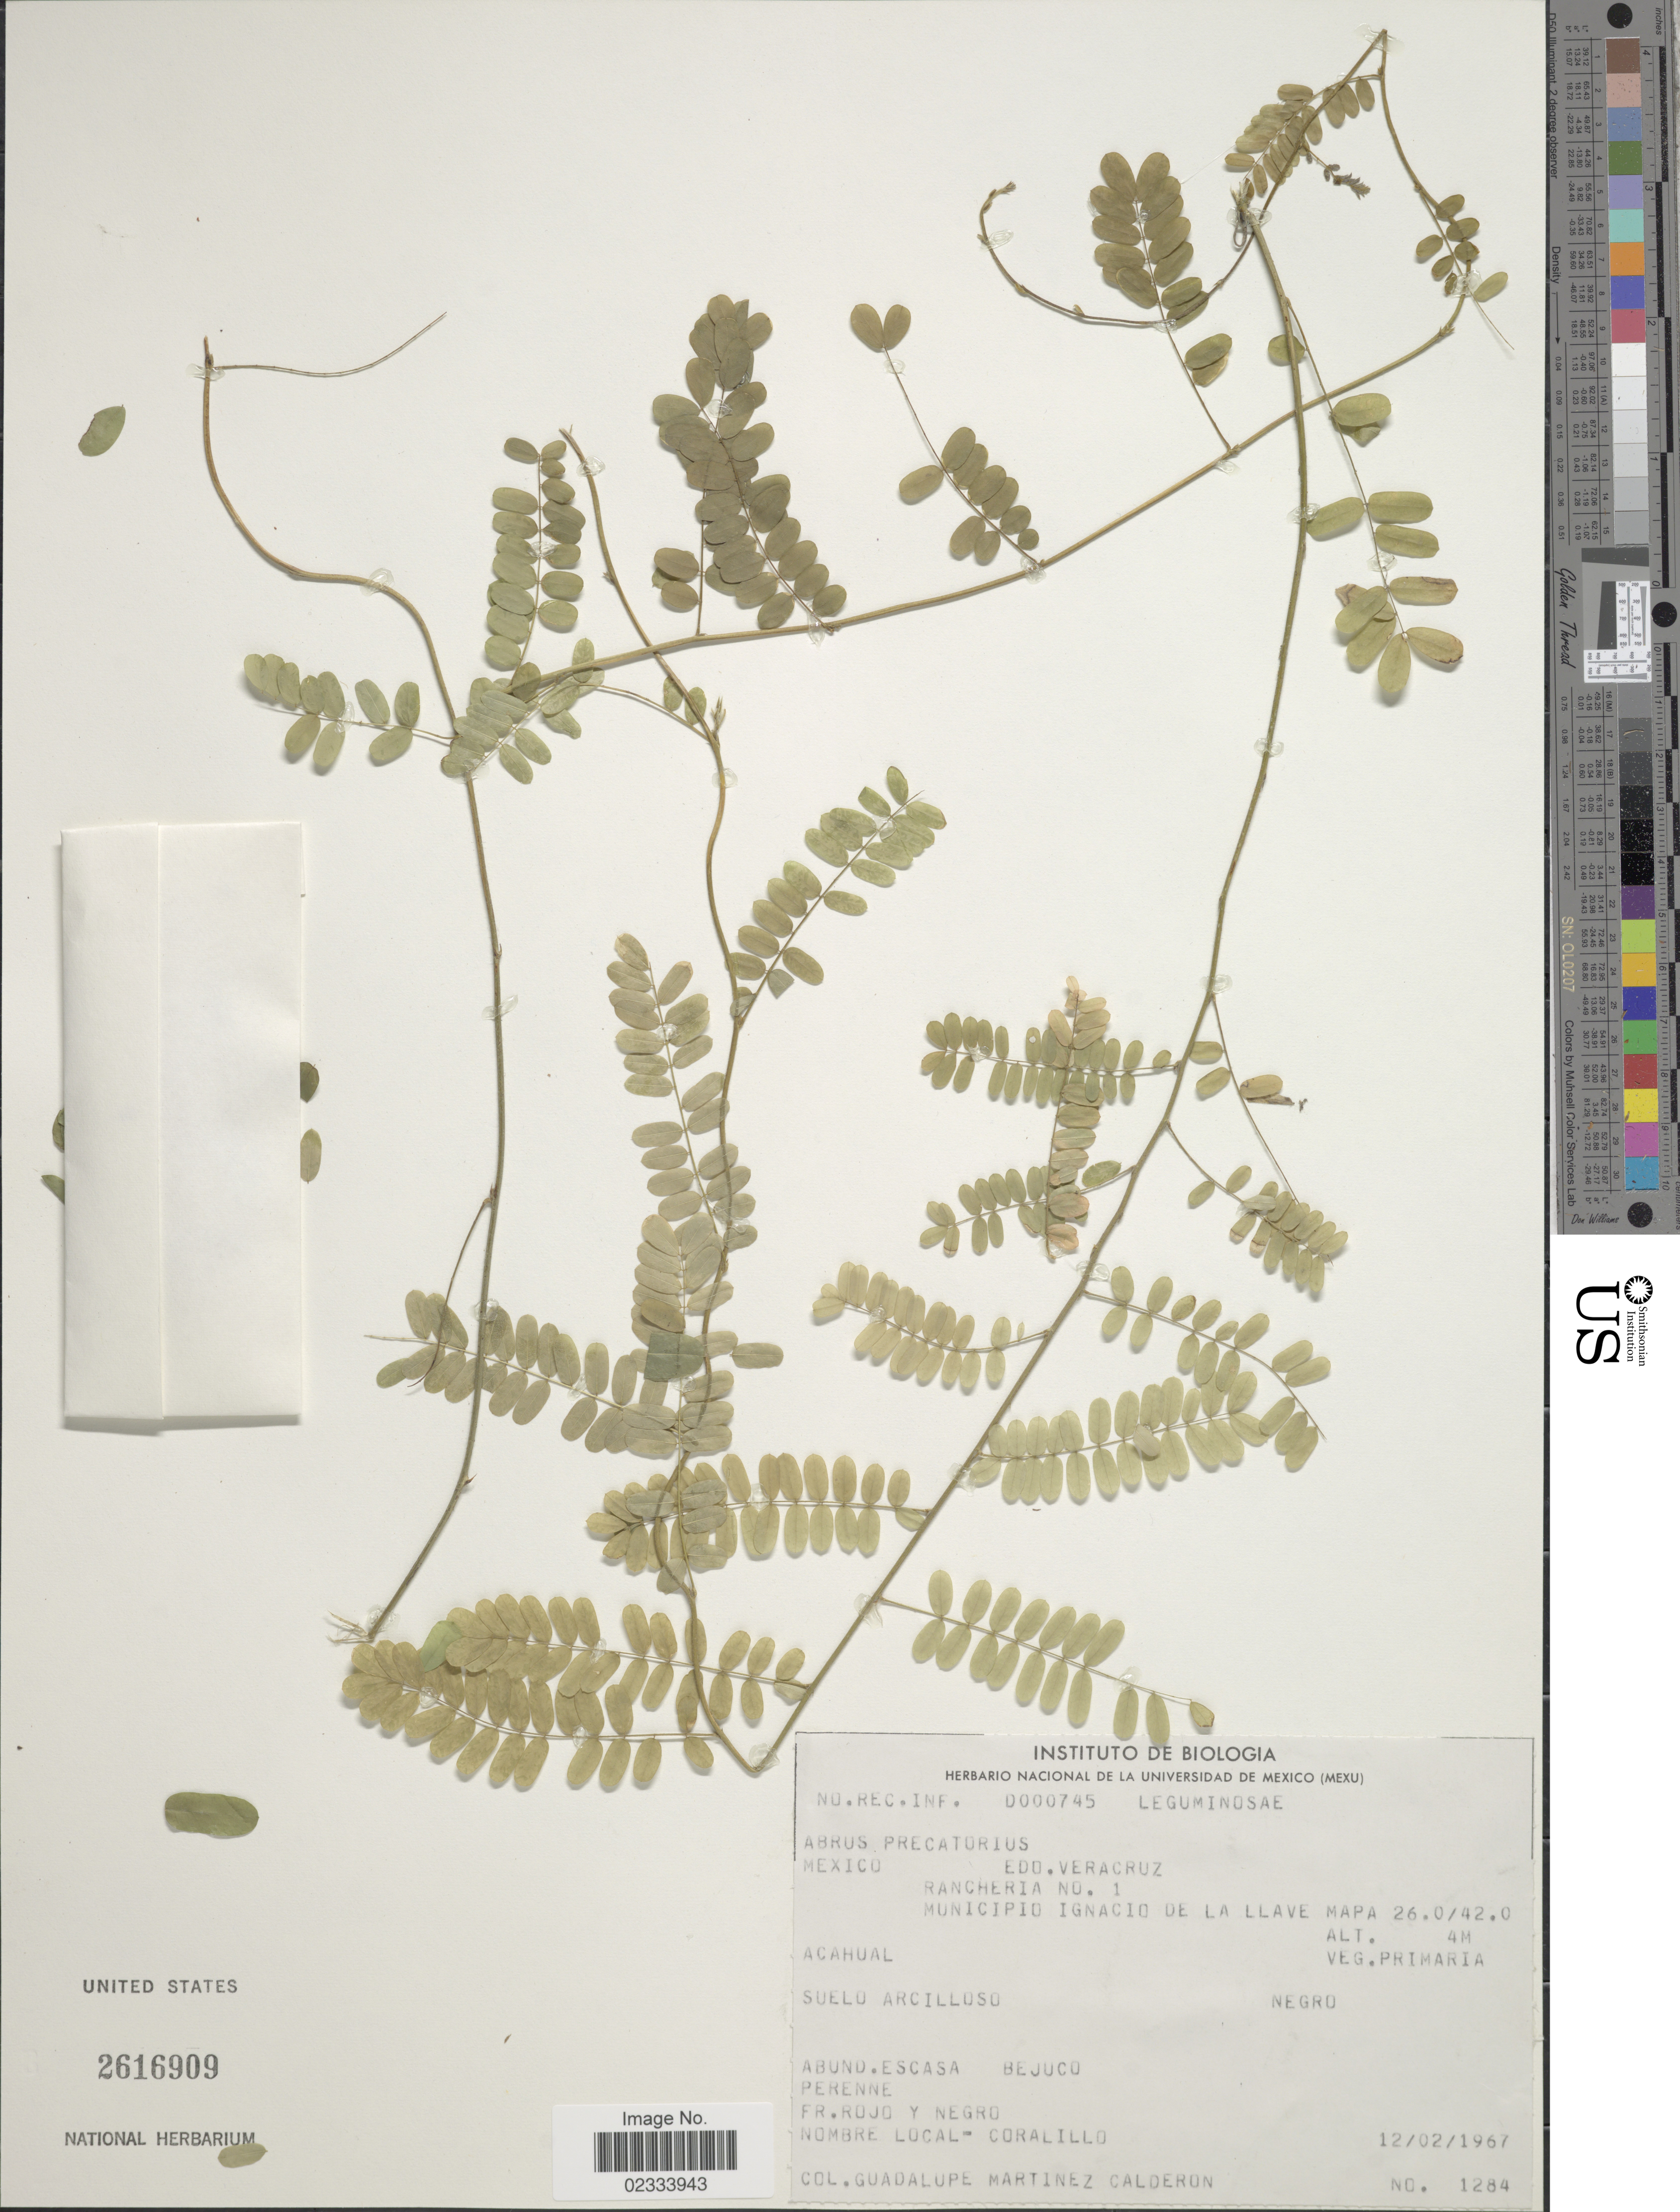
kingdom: Plantae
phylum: Tracheophyta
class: Magnoliopsida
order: Fabales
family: Fabaceae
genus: Abrus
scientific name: Abrus precatorius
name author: L.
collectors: G. Martinez-C.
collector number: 1284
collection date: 1967-02-12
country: Mexico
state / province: Veracruz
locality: Veracruz, Rancheria no. 1, Municipio Ignacio de La Llave Mapa 26.0/42.0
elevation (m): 4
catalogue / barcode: US 2616909